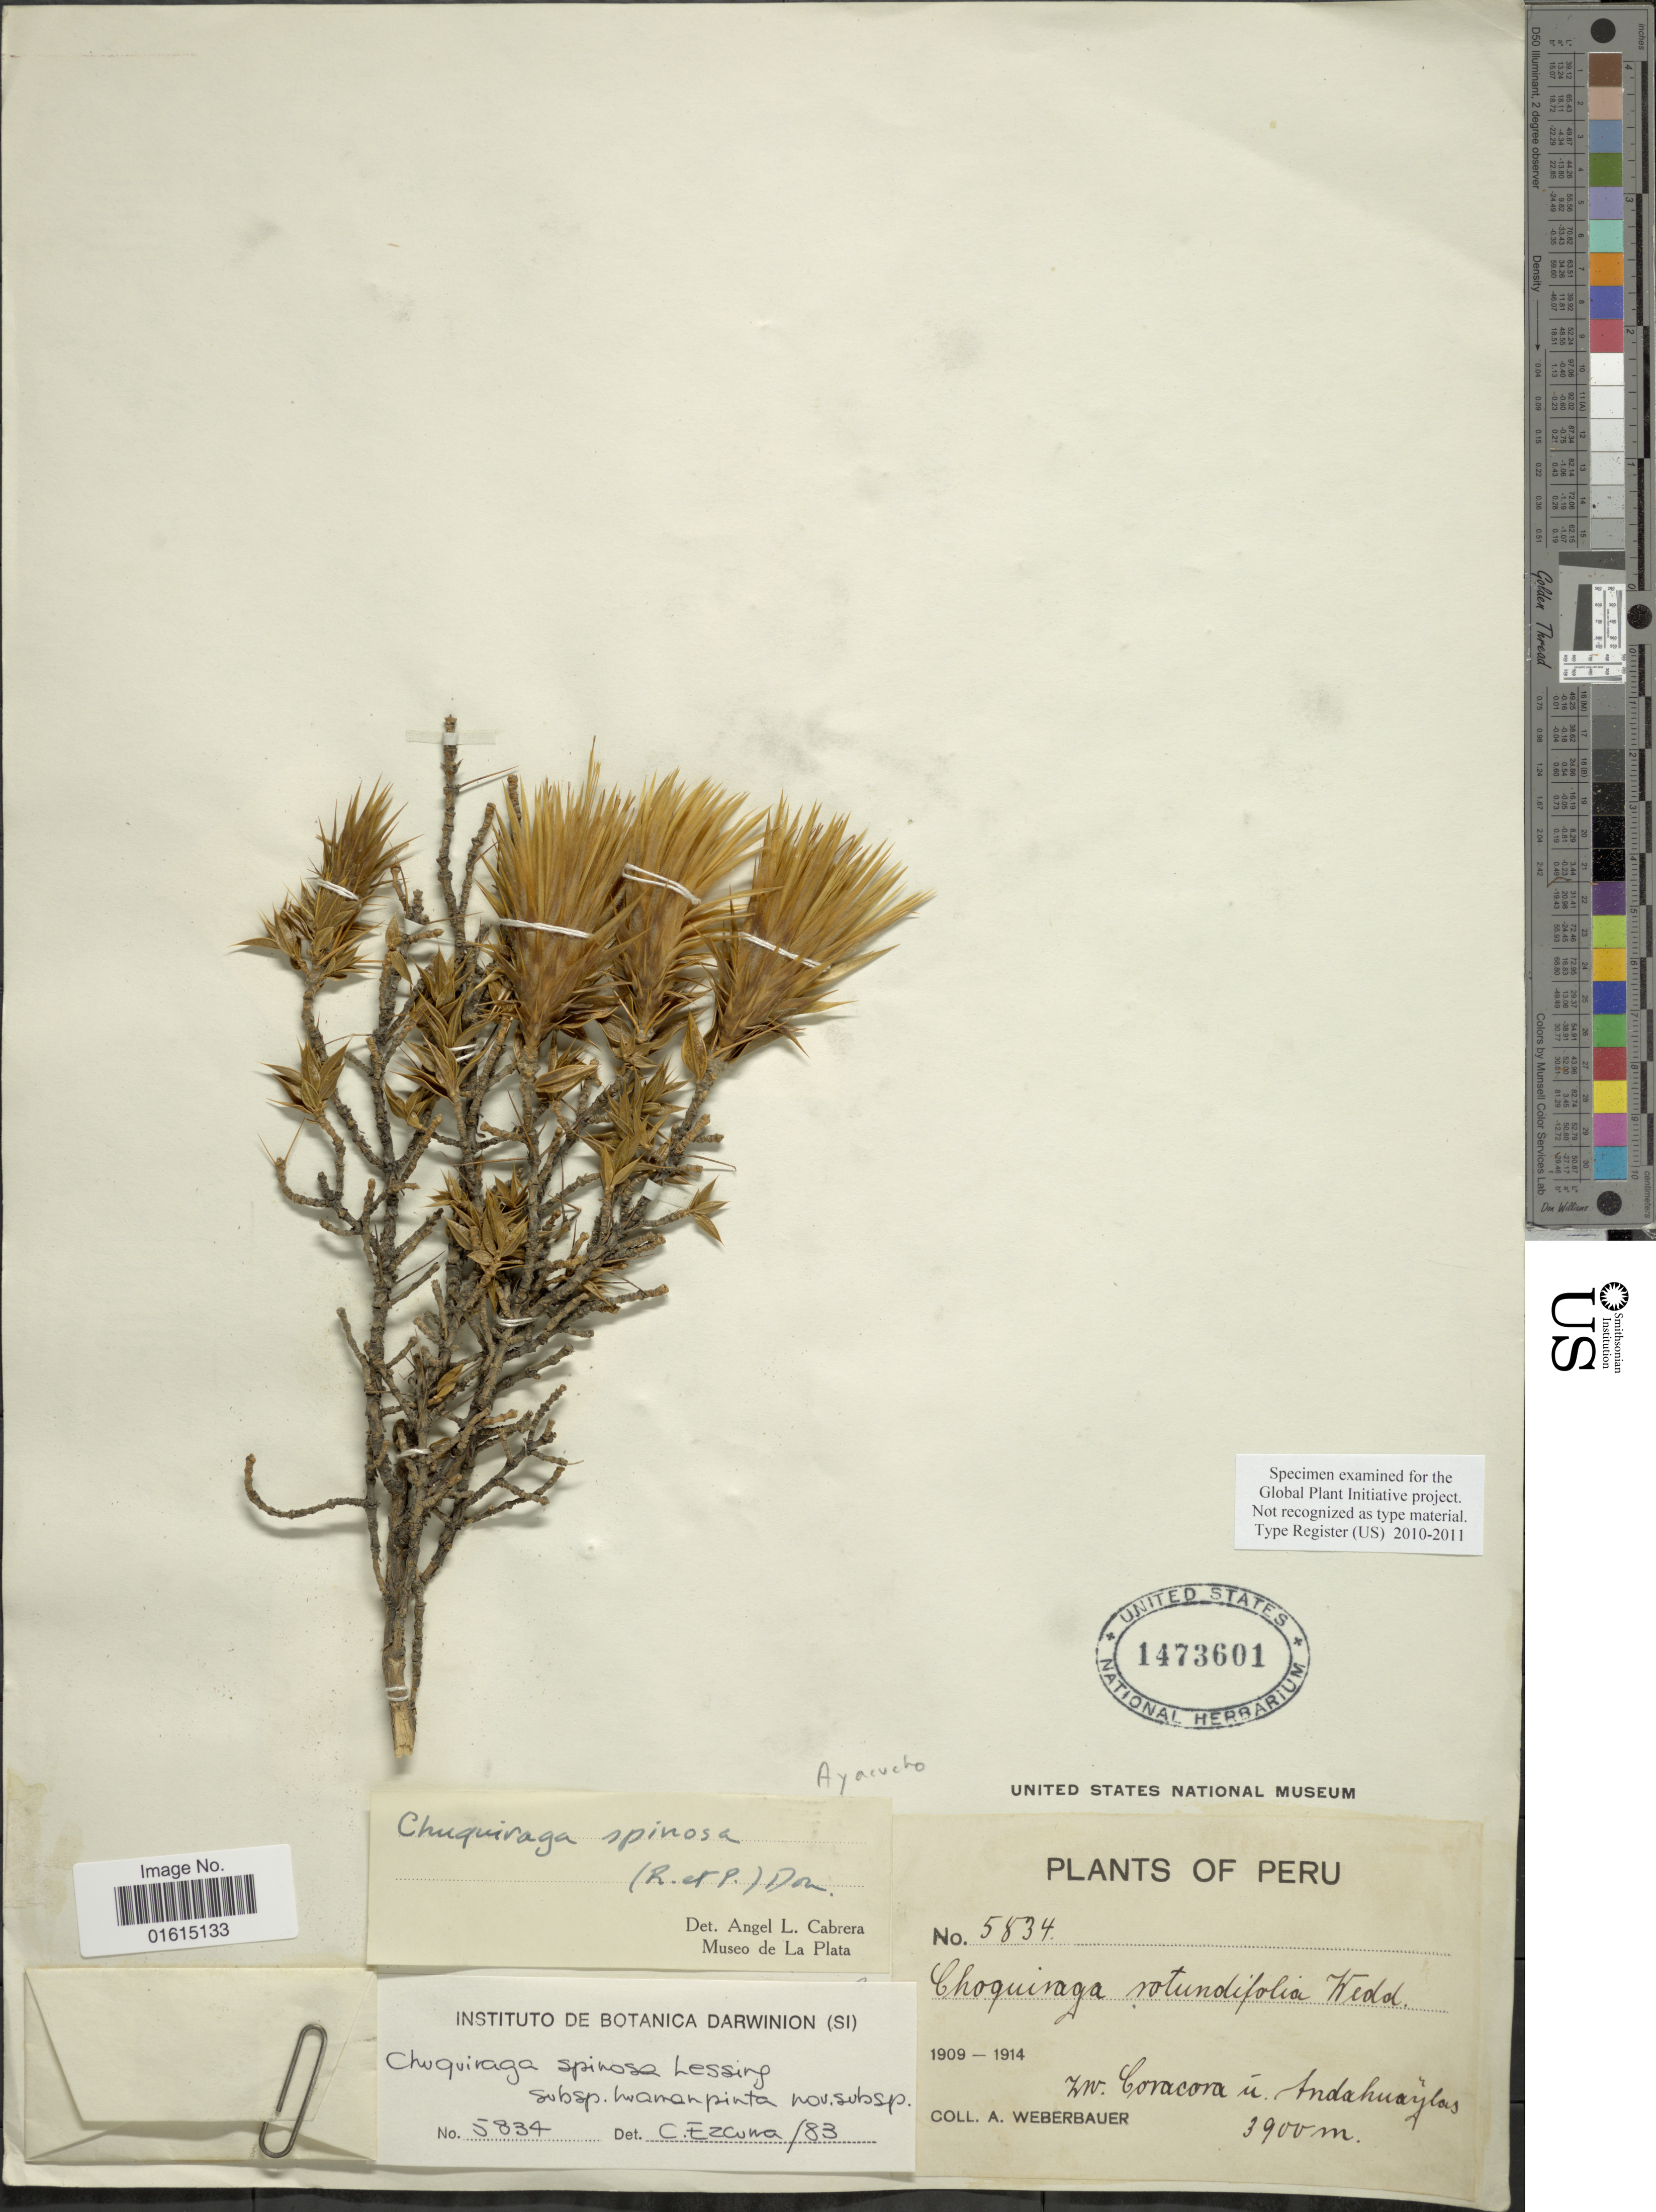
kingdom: Plantae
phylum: Tracheophyta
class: Magnoliopsida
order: Asterales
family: Asteraceae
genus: Chuquiraga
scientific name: Chuquiraga spinosa subsp. huamanpinta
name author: C. Ezcurra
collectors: A. Weberbauer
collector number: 5834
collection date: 1909/1914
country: Peru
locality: ZW. Coracora u Andahuaylas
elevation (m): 3900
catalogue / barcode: US 1473601